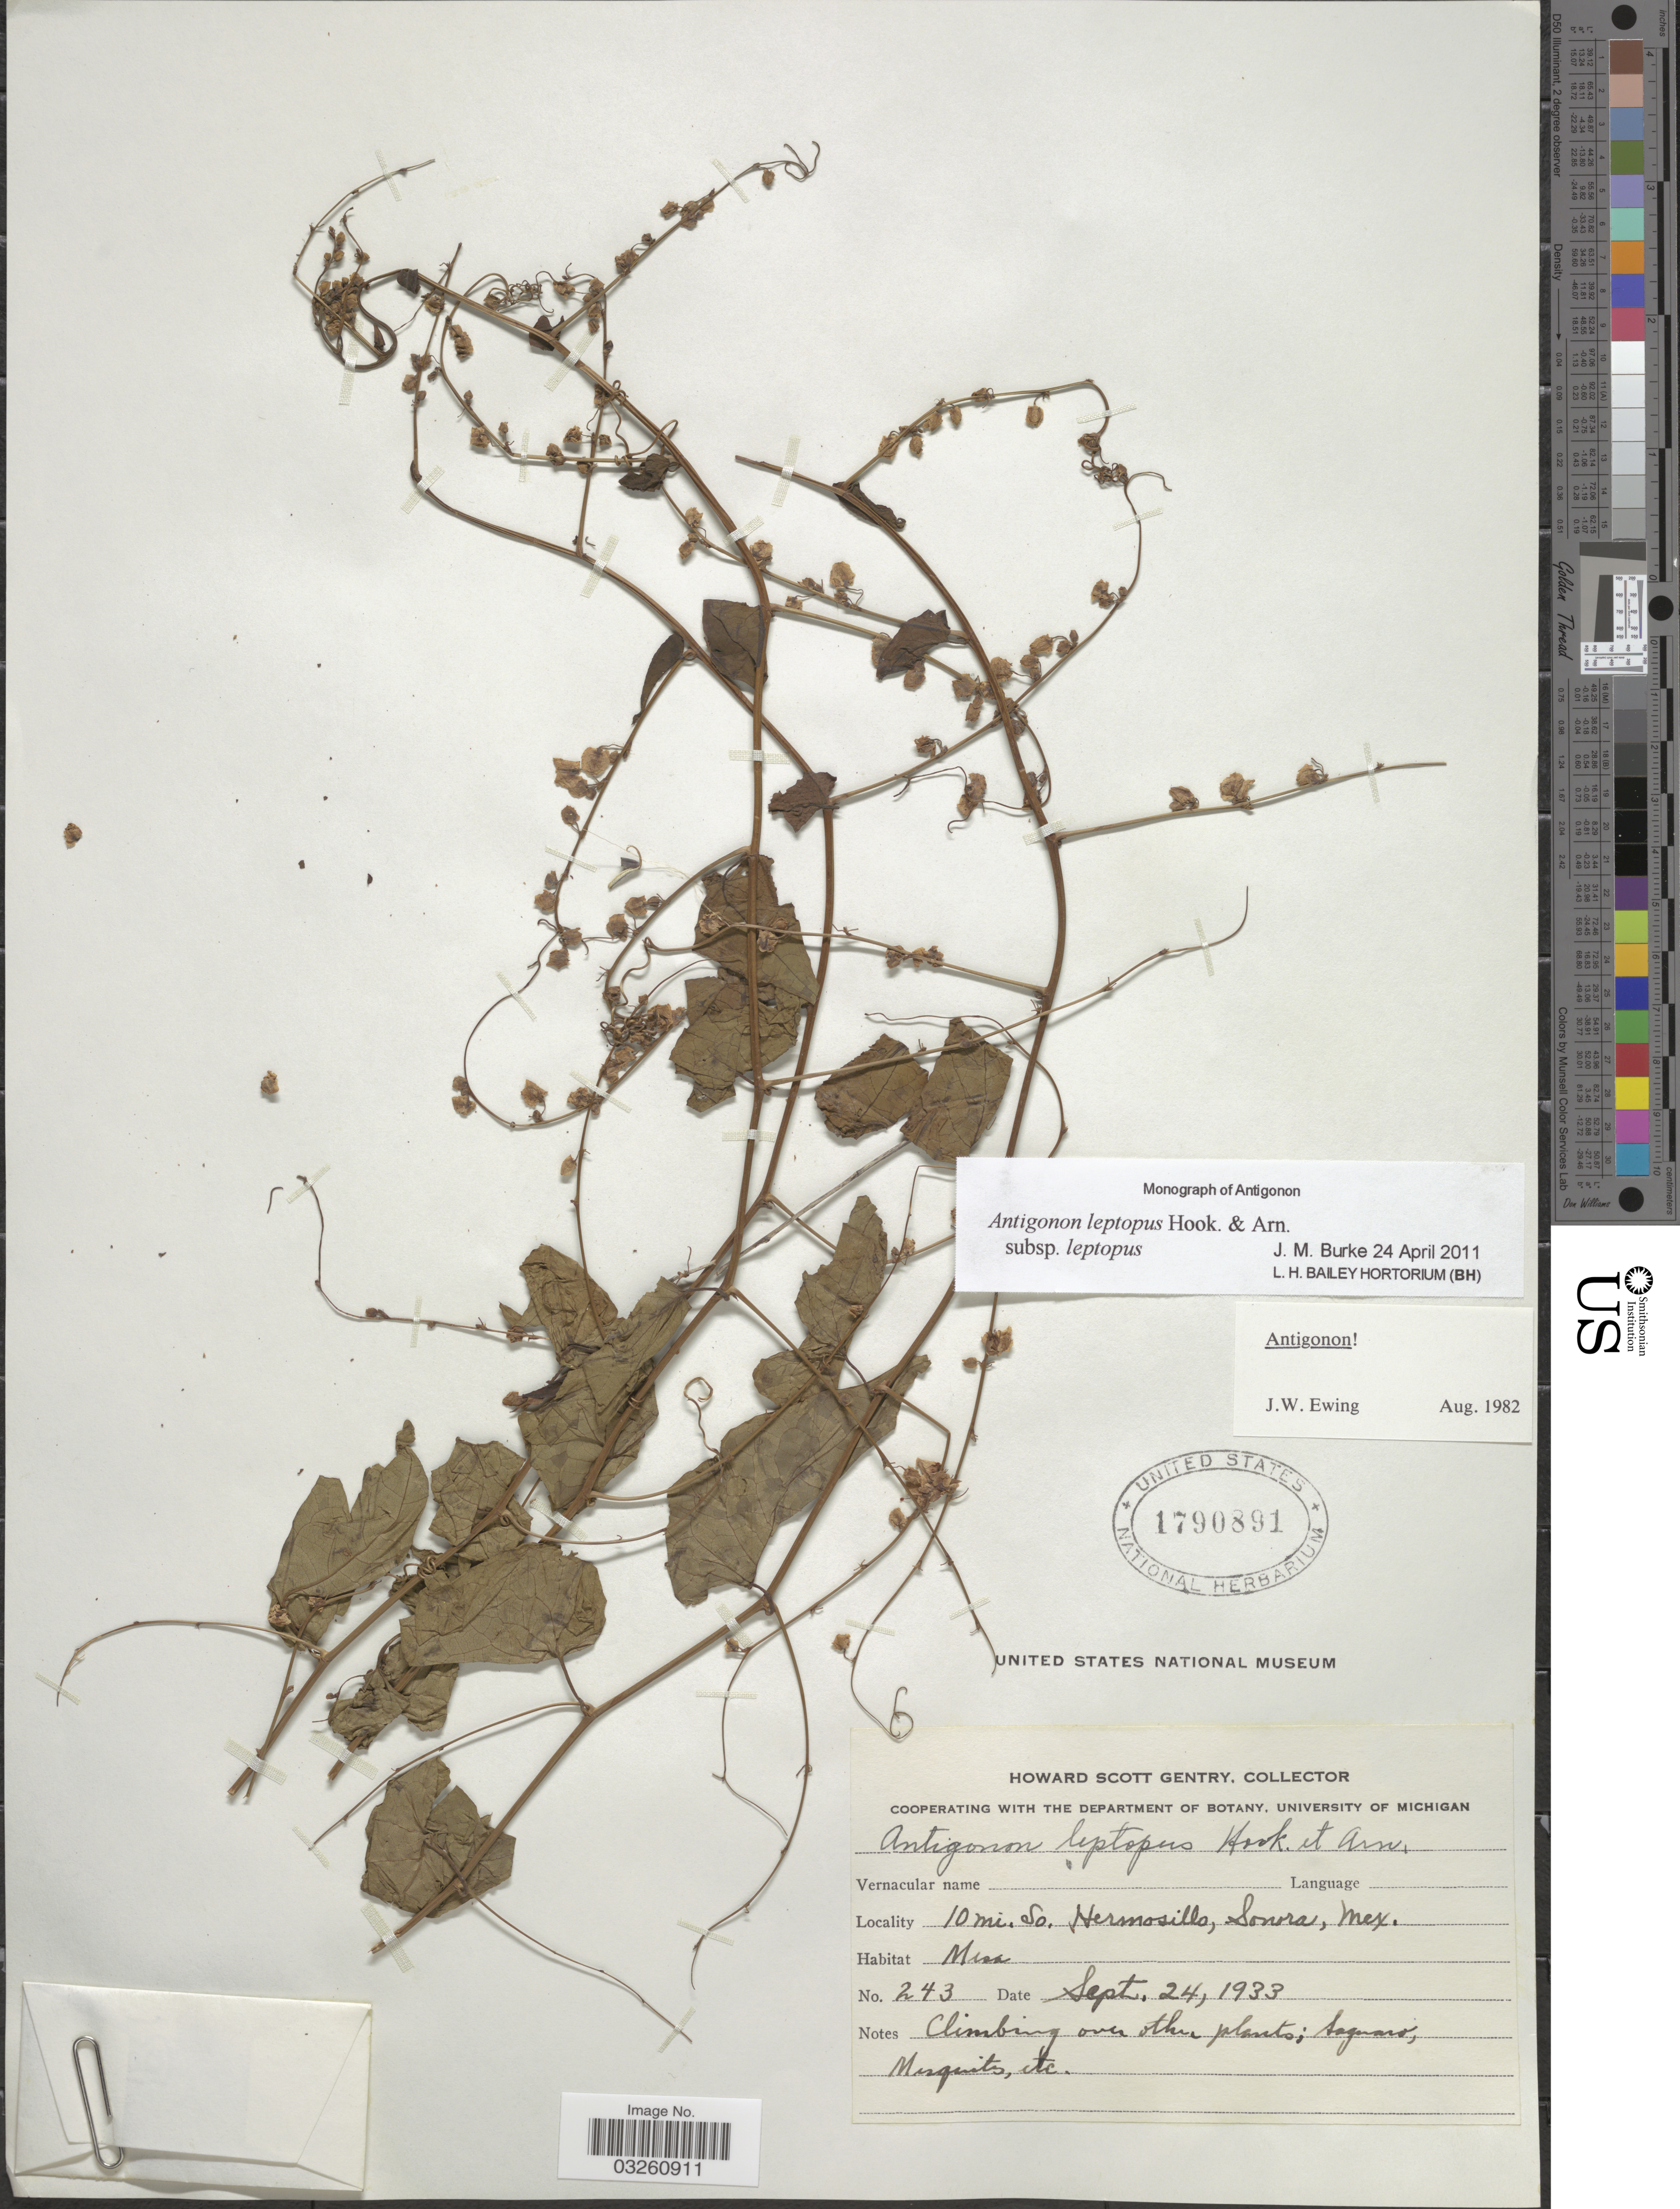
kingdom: Plantae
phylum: Tracheophyta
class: Magnoliopsida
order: Caryophyllales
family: Polygonaceae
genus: Antigonon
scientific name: Antigonon leptopus subsp. leptopus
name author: Hook. & Arn.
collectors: H. S. Gentry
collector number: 243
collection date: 1933-09-24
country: Mexico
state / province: Sonora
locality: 10 mi. SO. Hermosillo.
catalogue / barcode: US 1790891